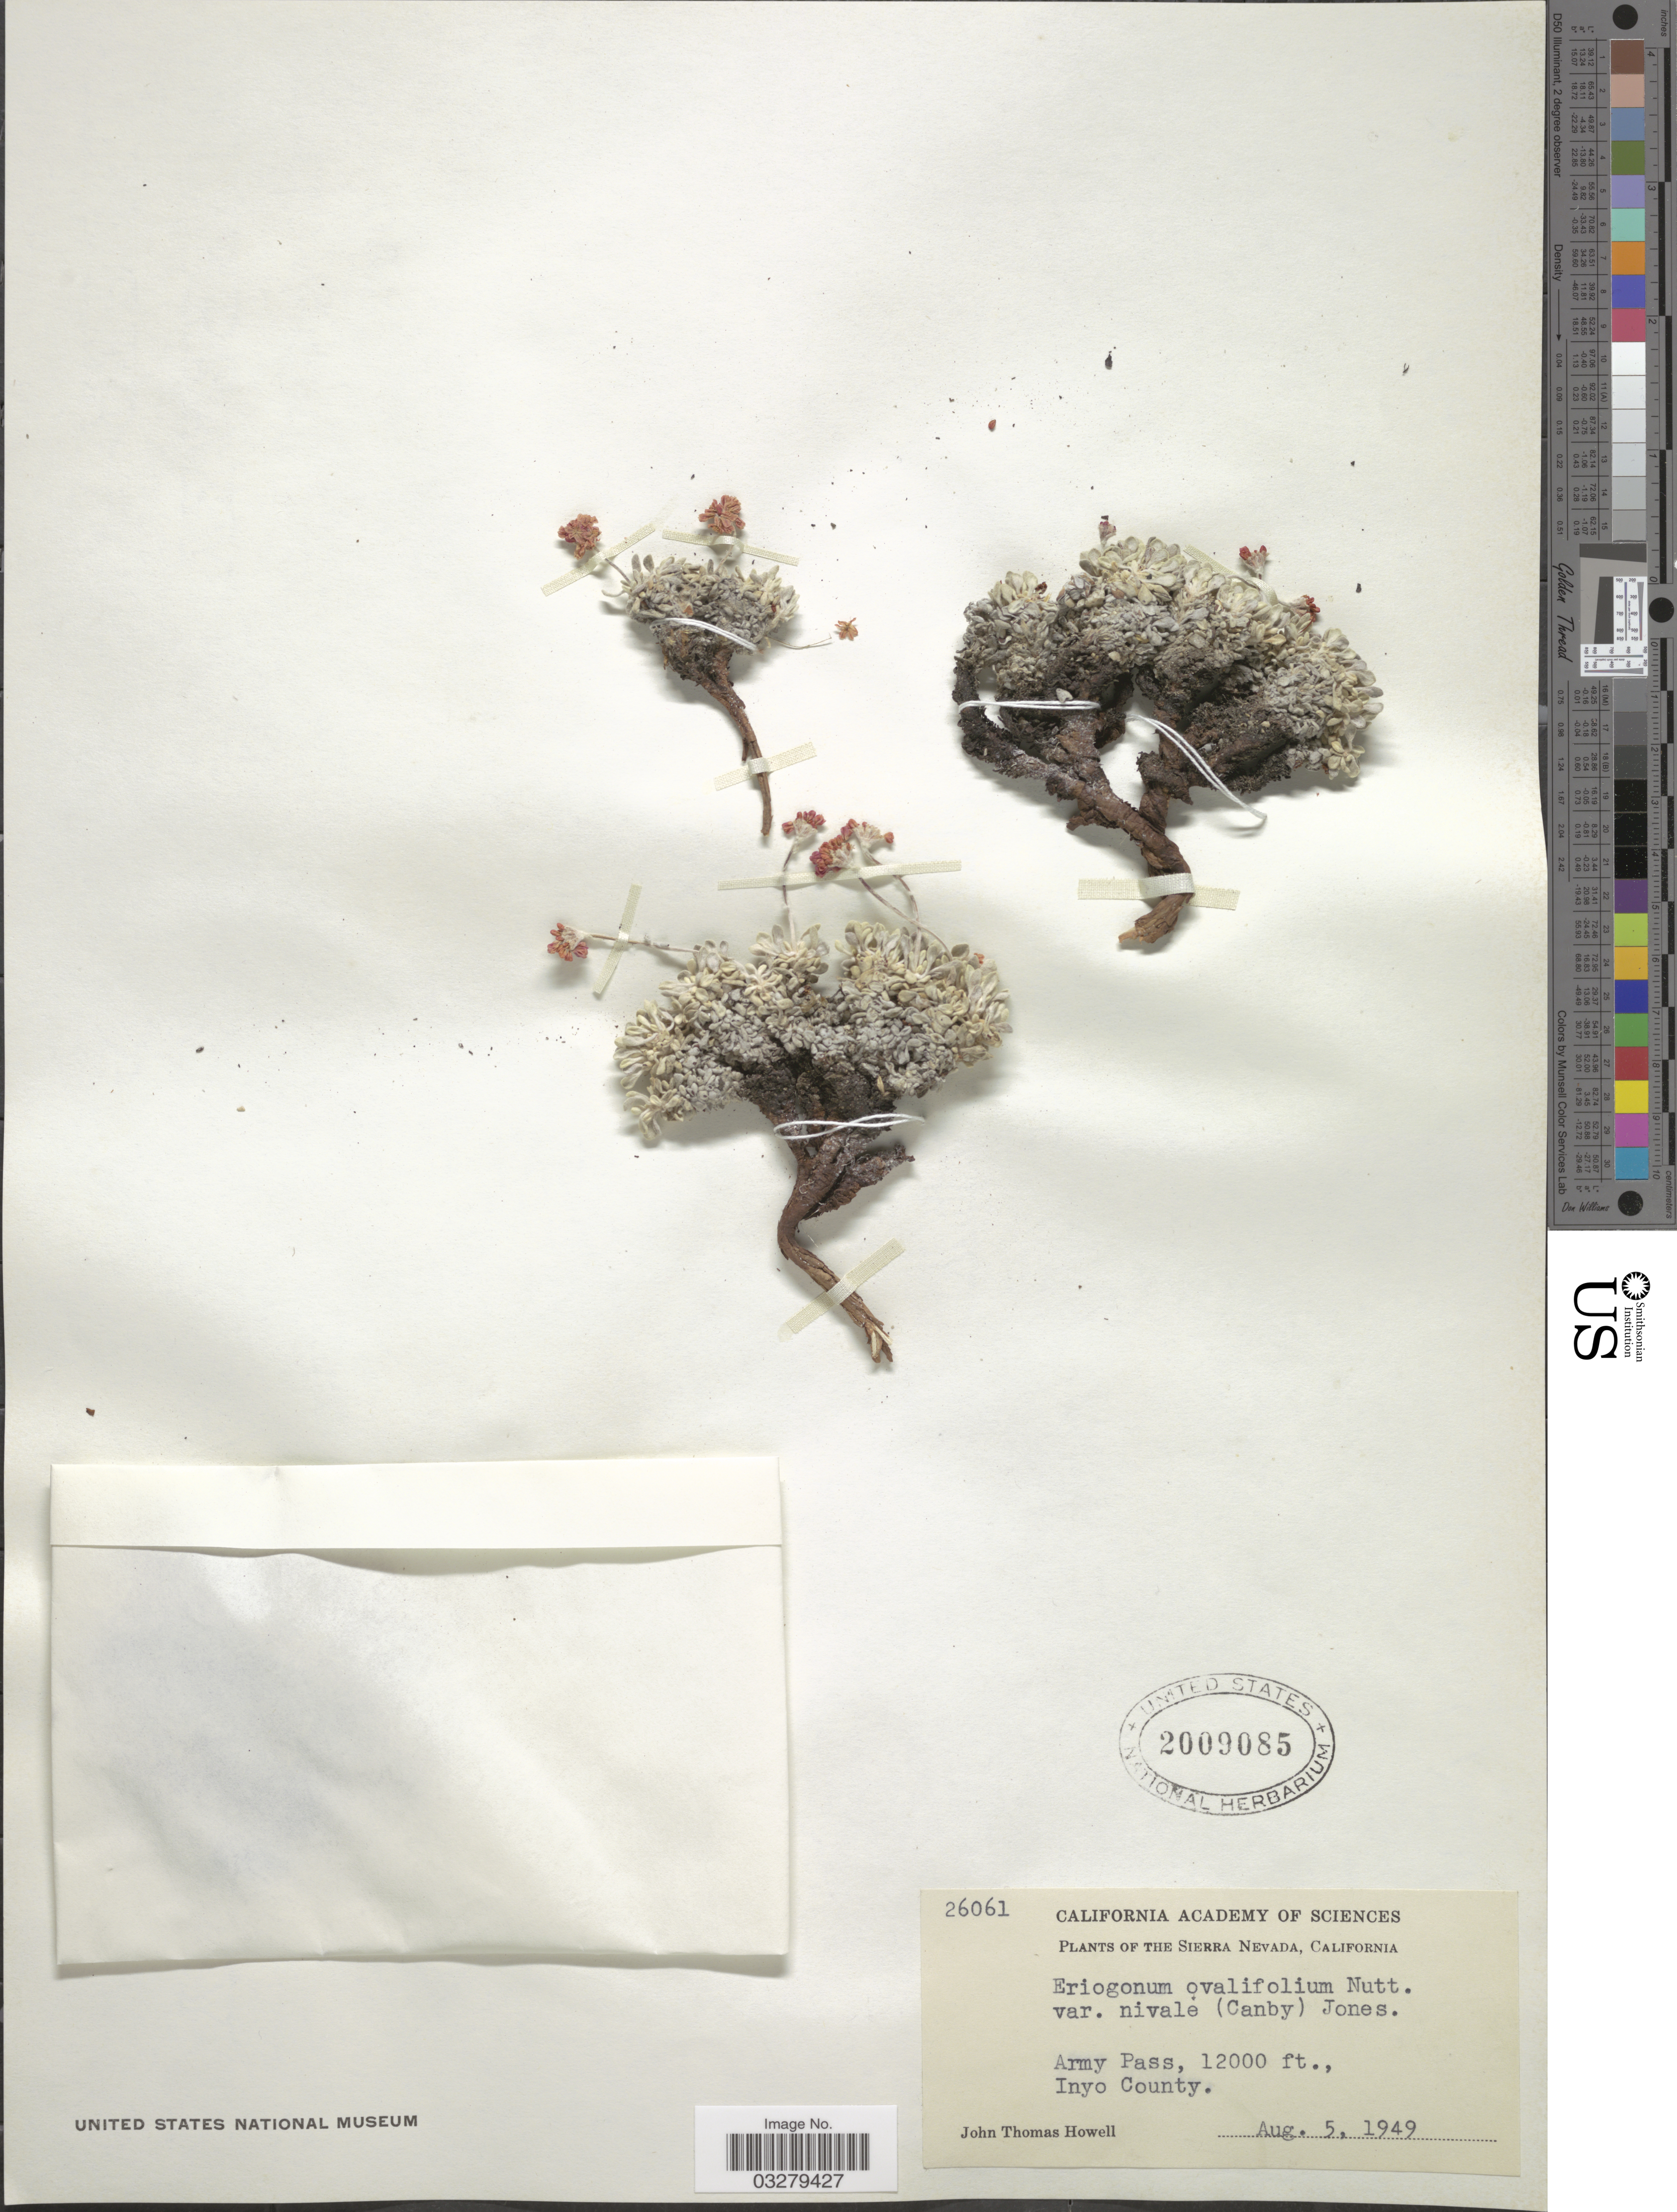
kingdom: Plantae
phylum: Tracheophyta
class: Magnoliopsida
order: Caryophyllales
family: Polygonaceae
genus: Eriogonum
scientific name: Eriogonum ovalifolium var. nivale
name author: (Canby ex Coville) M.E. Jones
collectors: J. T. Howell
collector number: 26061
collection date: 1949-08-05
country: United States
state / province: California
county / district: Inyo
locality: The Sierra Nevada, Army Pass, Inyo County.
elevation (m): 3658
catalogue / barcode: US 2009085